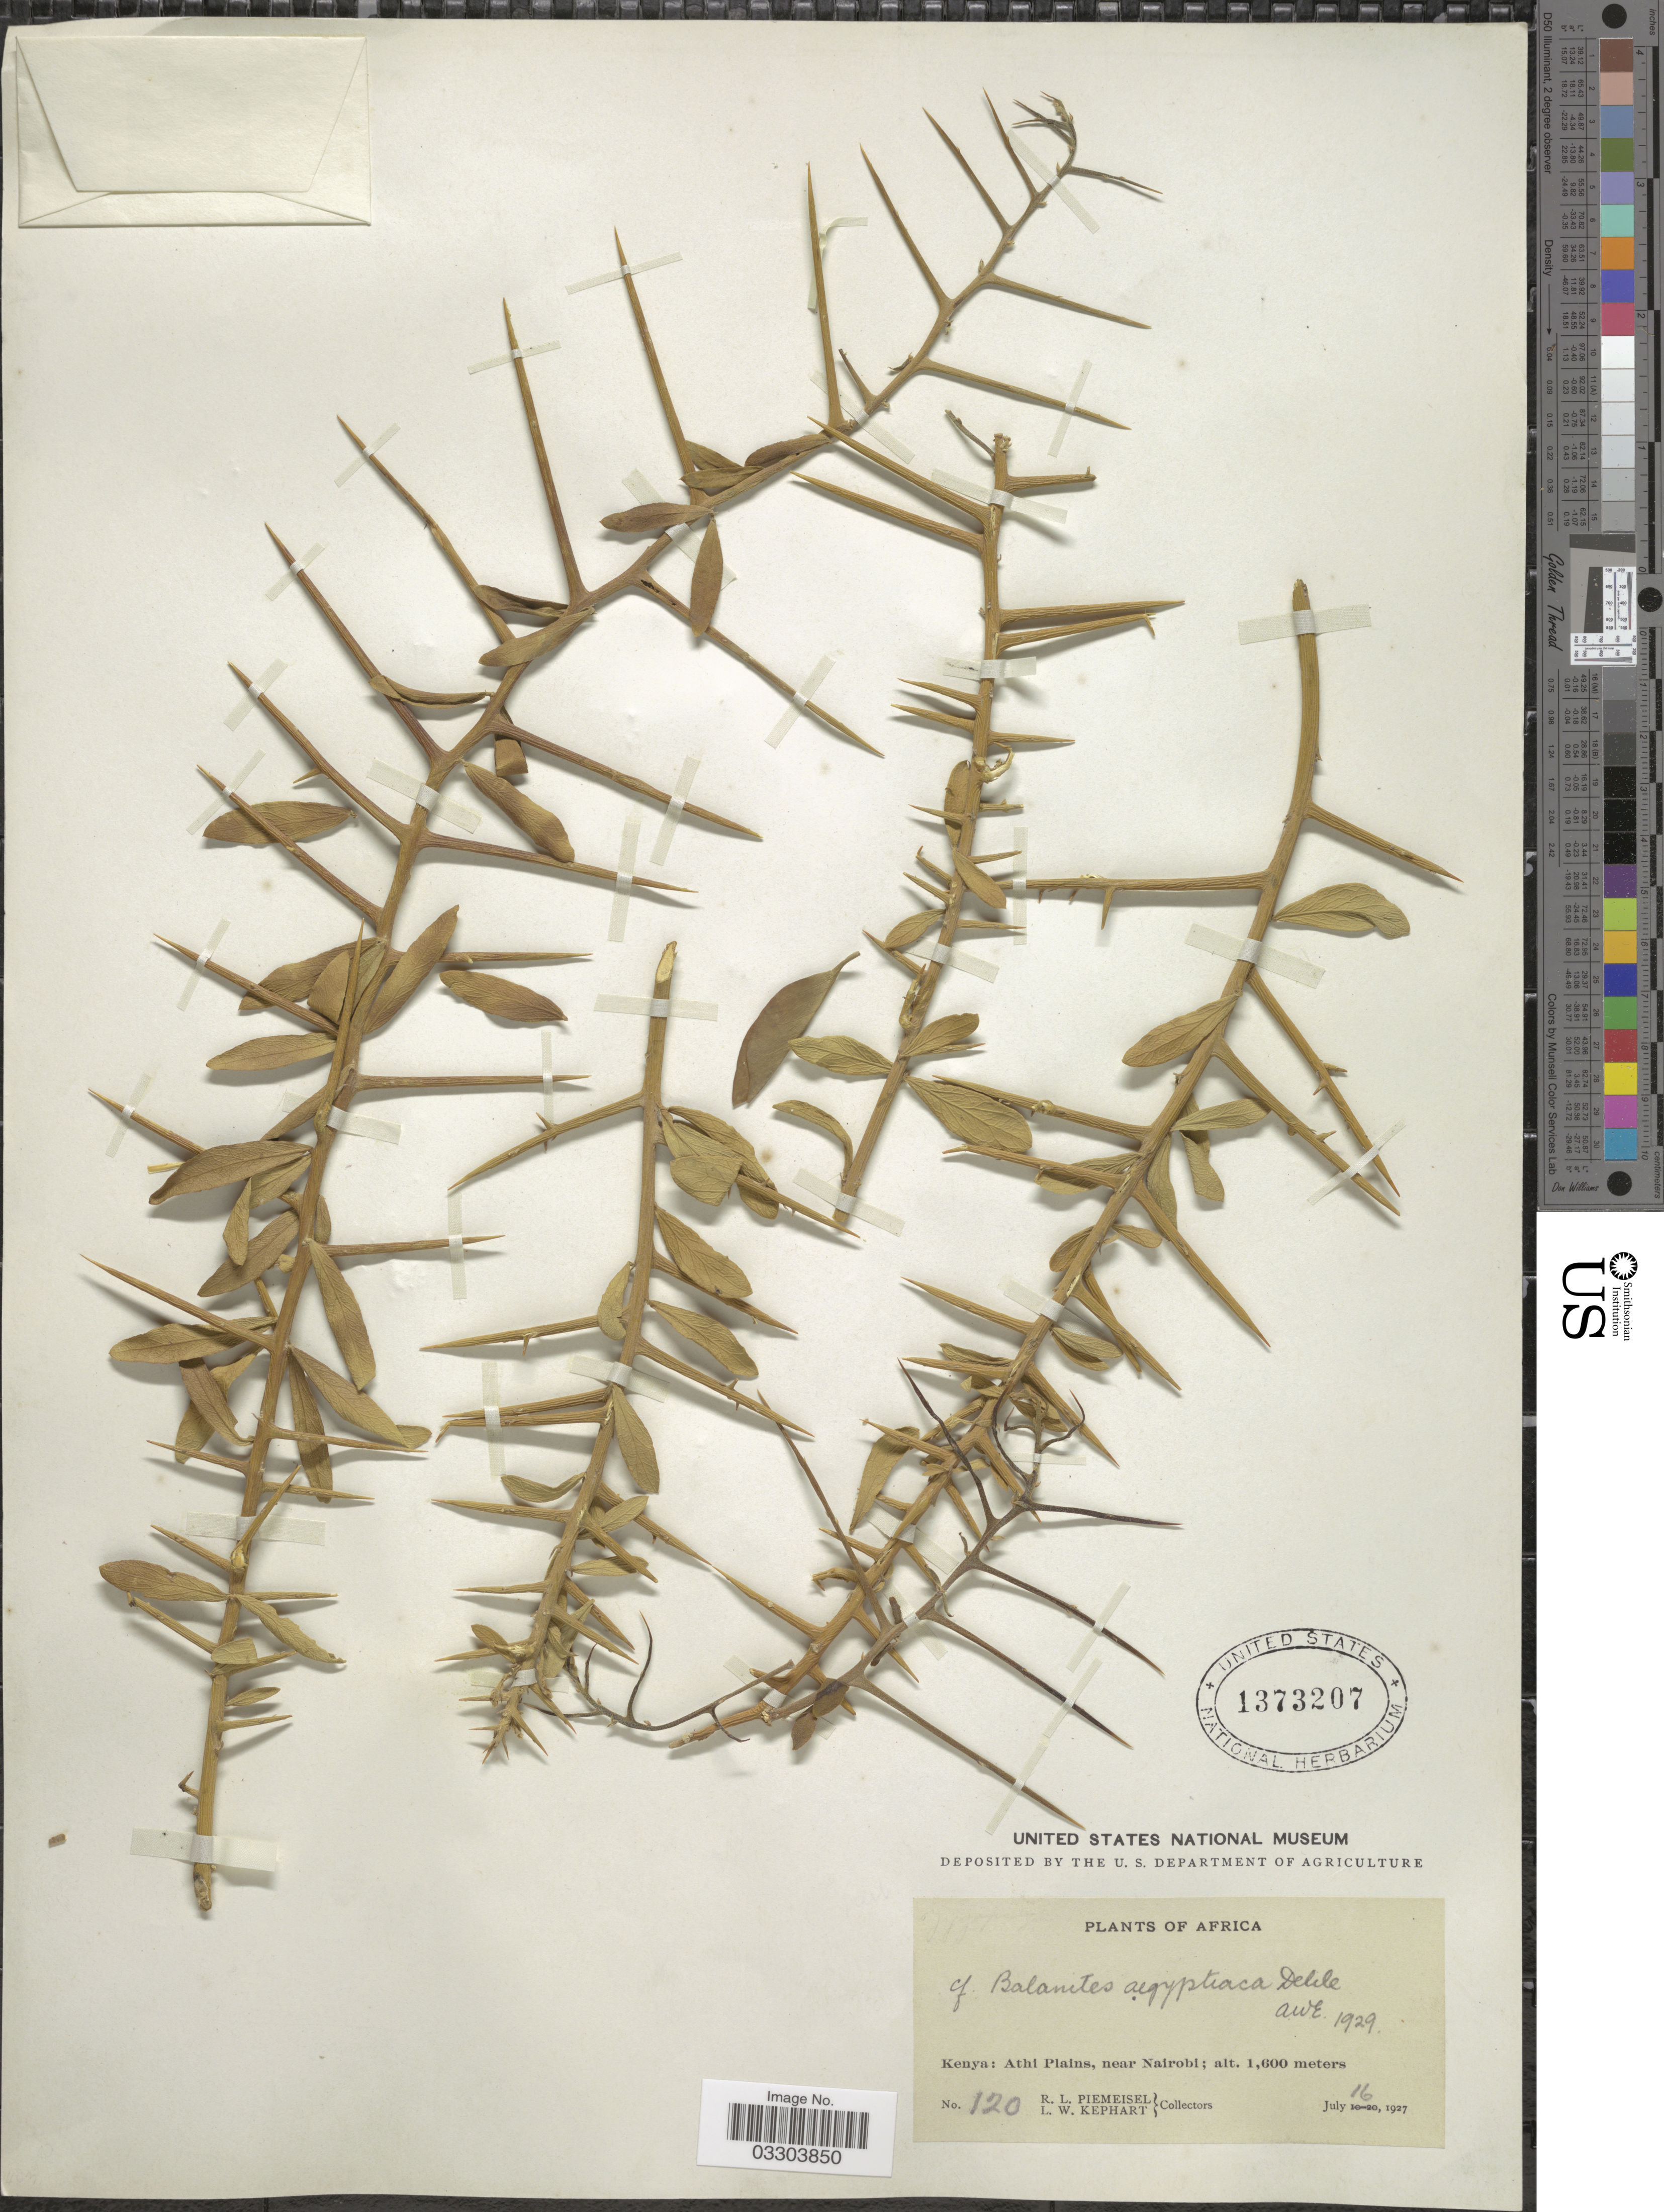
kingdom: Plantae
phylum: Tracheophyta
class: Magnoliopsida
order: Zygophyllales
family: Zygophyllaceae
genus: Balanites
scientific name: Balanites aegyptiaca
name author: (L.) Delile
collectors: R. L. Piemeisel & L. W. Kephart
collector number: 120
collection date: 1927-07-16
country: Kenya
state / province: Nairobi Area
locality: Athi Plains, near Nairobi.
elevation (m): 1600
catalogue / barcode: US 1373207